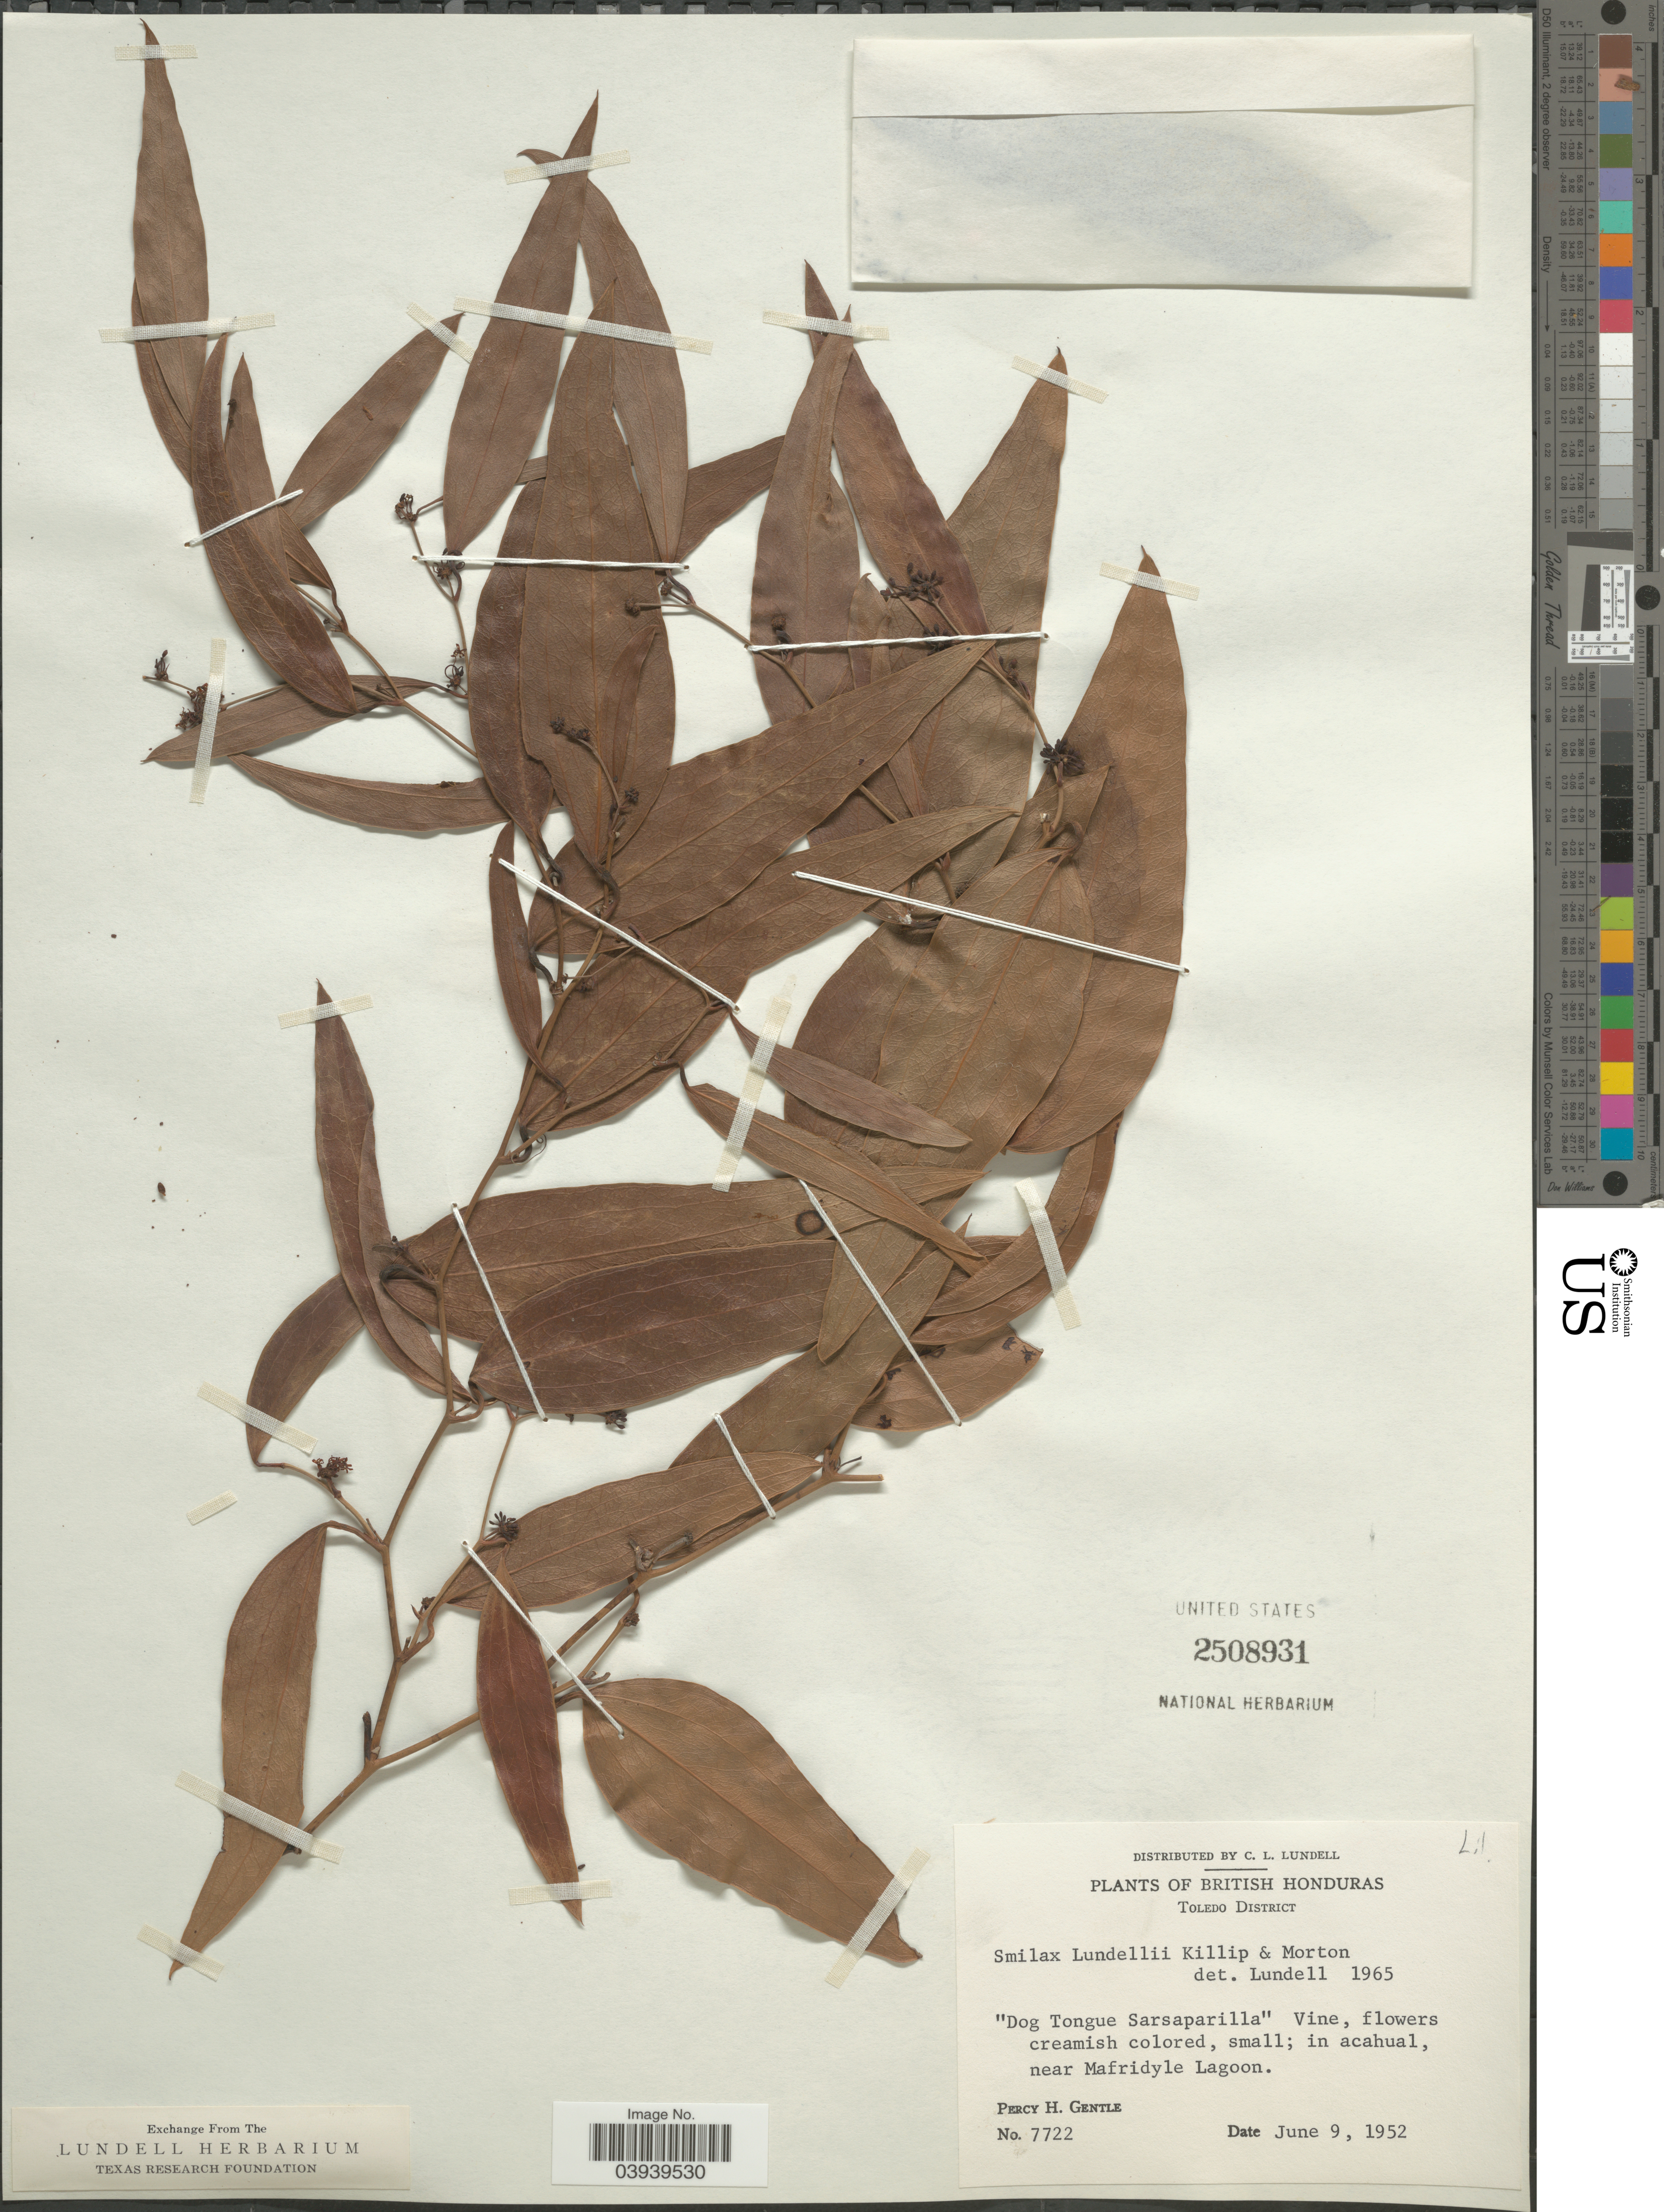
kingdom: Plantae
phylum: Tracheophyta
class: Liliopsida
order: Liliales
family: Smilacaceae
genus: Smilax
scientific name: Smilax lundellii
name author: Killip & C.V. Morton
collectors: P. H. Gentle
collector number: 7722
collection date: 1952-06-09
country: Belize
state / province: Toledo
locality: British Honduras. Toledo District. Near Mafridyle Lagoon.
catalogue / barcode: US 2508931